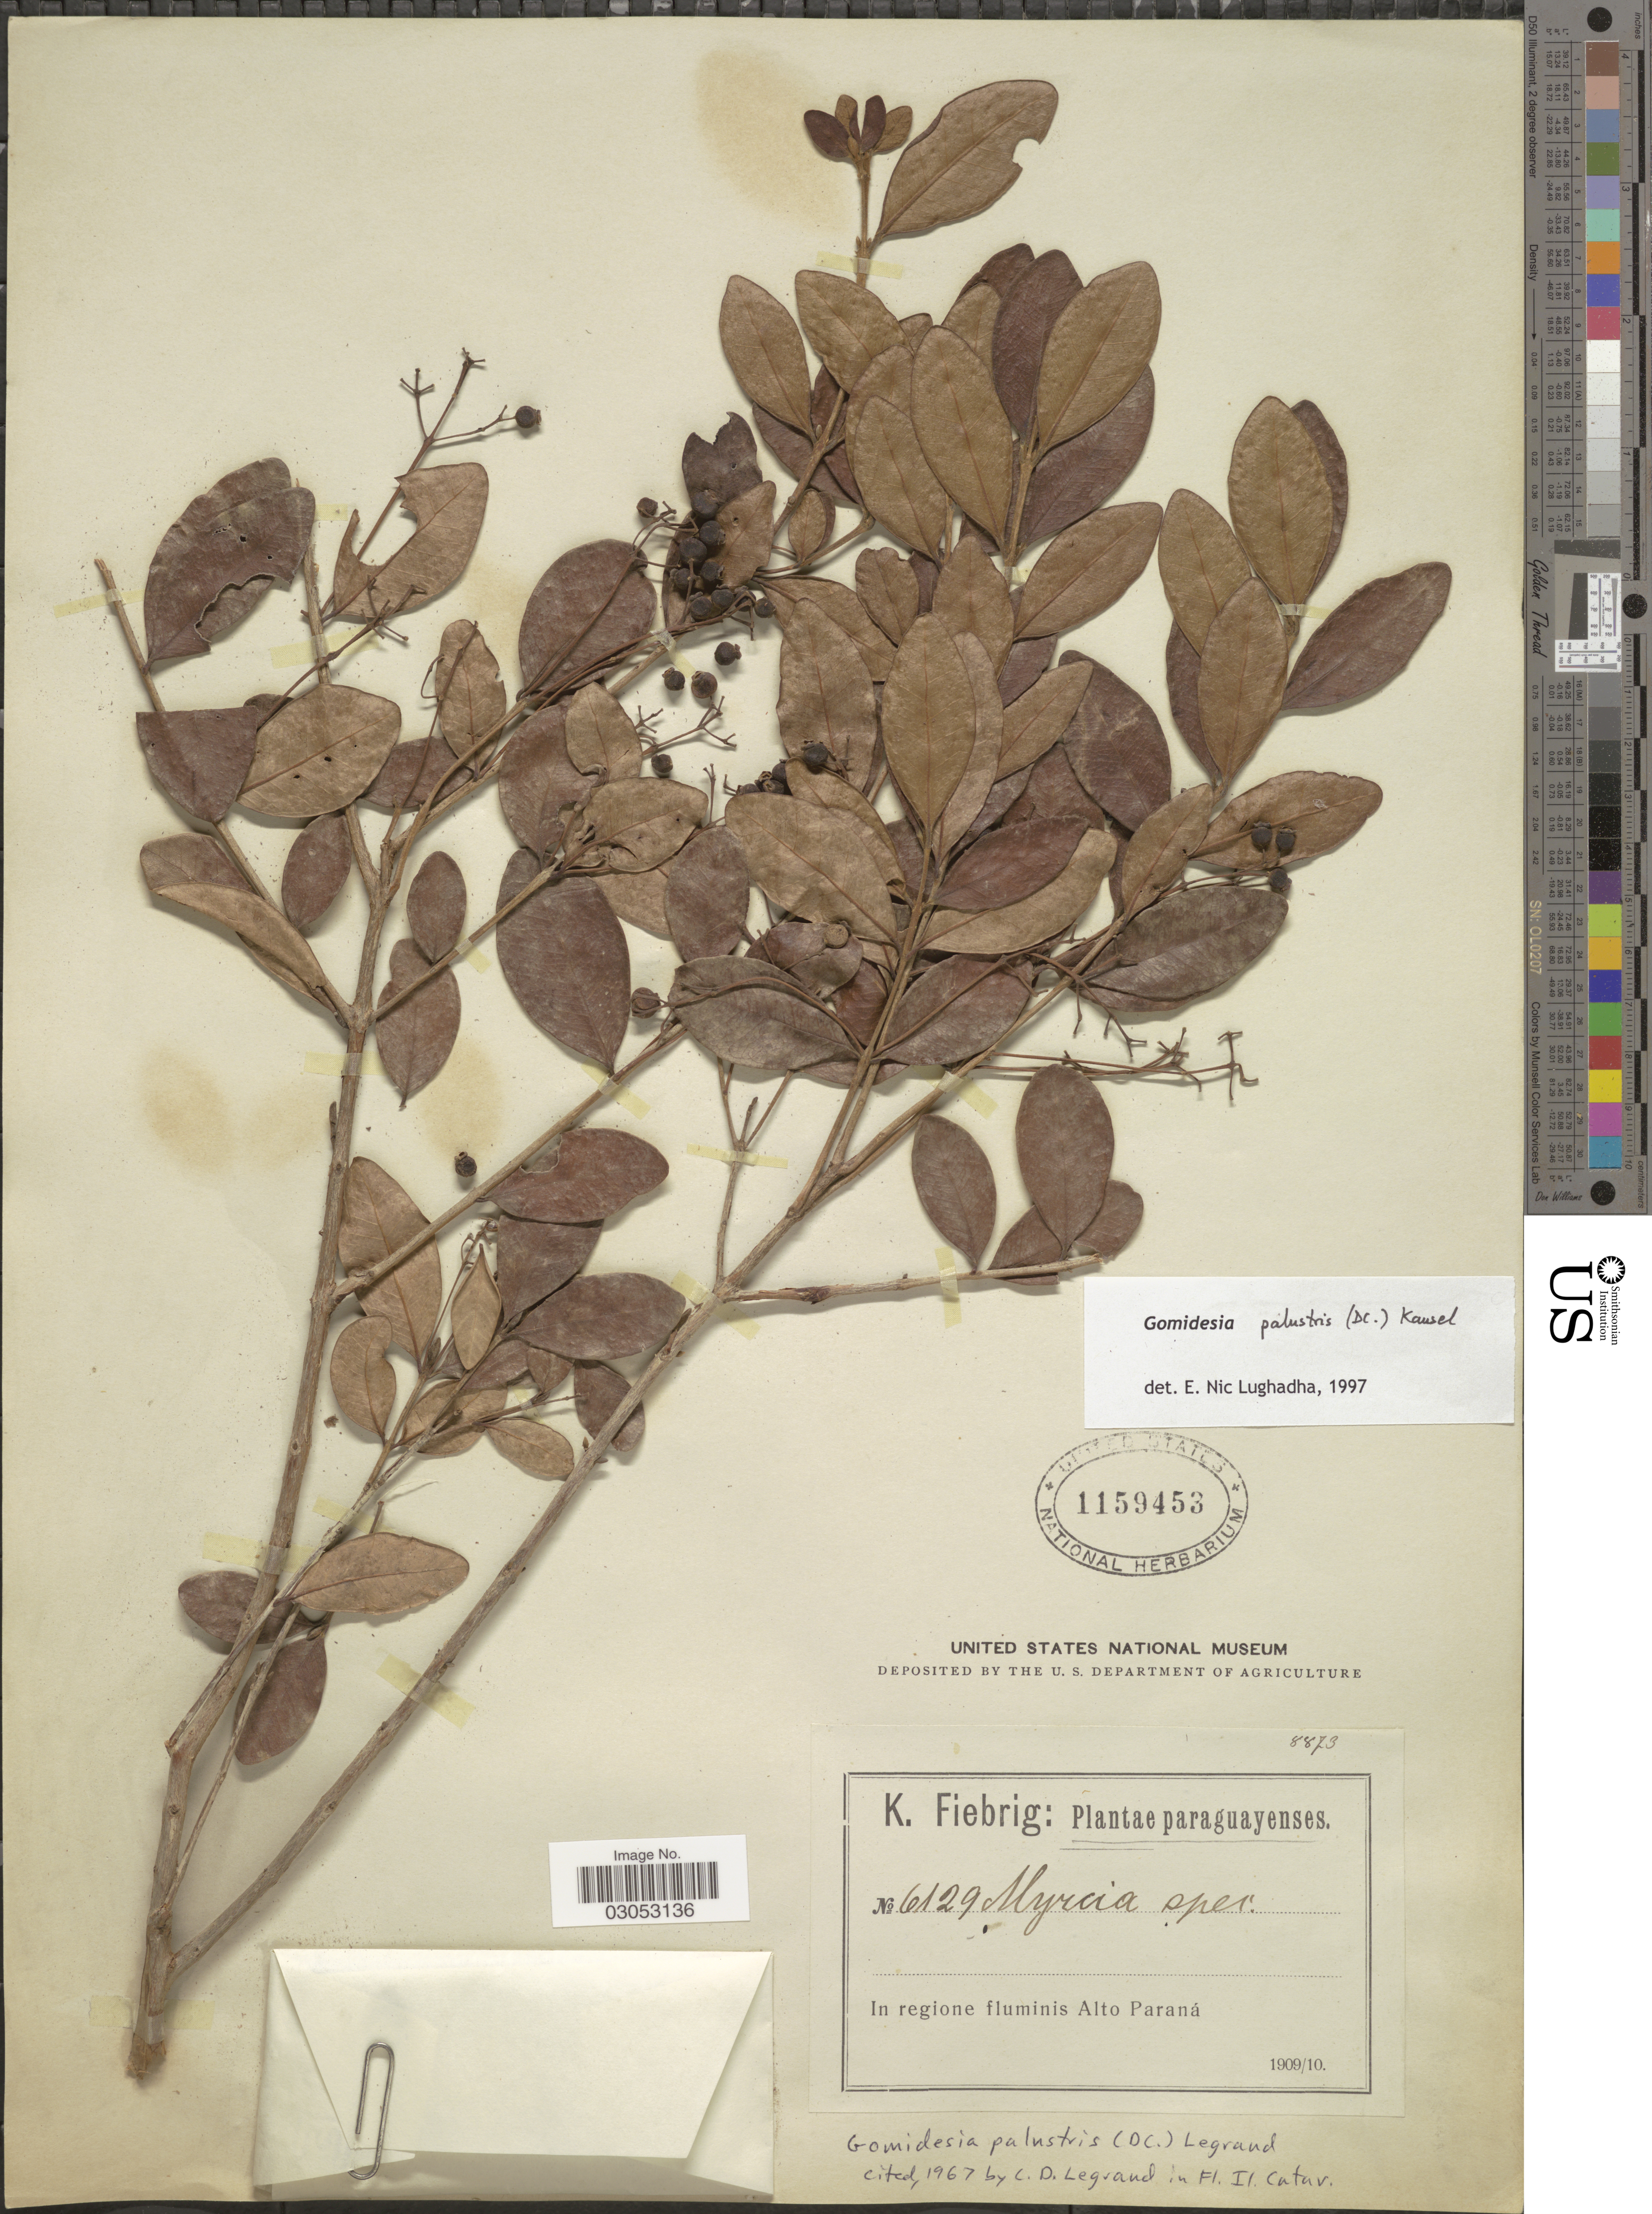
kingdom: Plantae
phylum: Tracheophyta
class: Magnoliopsida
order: Myrtales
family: Myrtaceae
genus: Myrcia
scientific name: Myrcia palustris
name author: DC.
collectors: K. Fiebrig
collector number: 6129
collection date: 1909/1910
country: Paraguay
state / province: Alto Parana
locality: In regione fluminis Alto Paraná.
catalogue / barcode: US 1159453